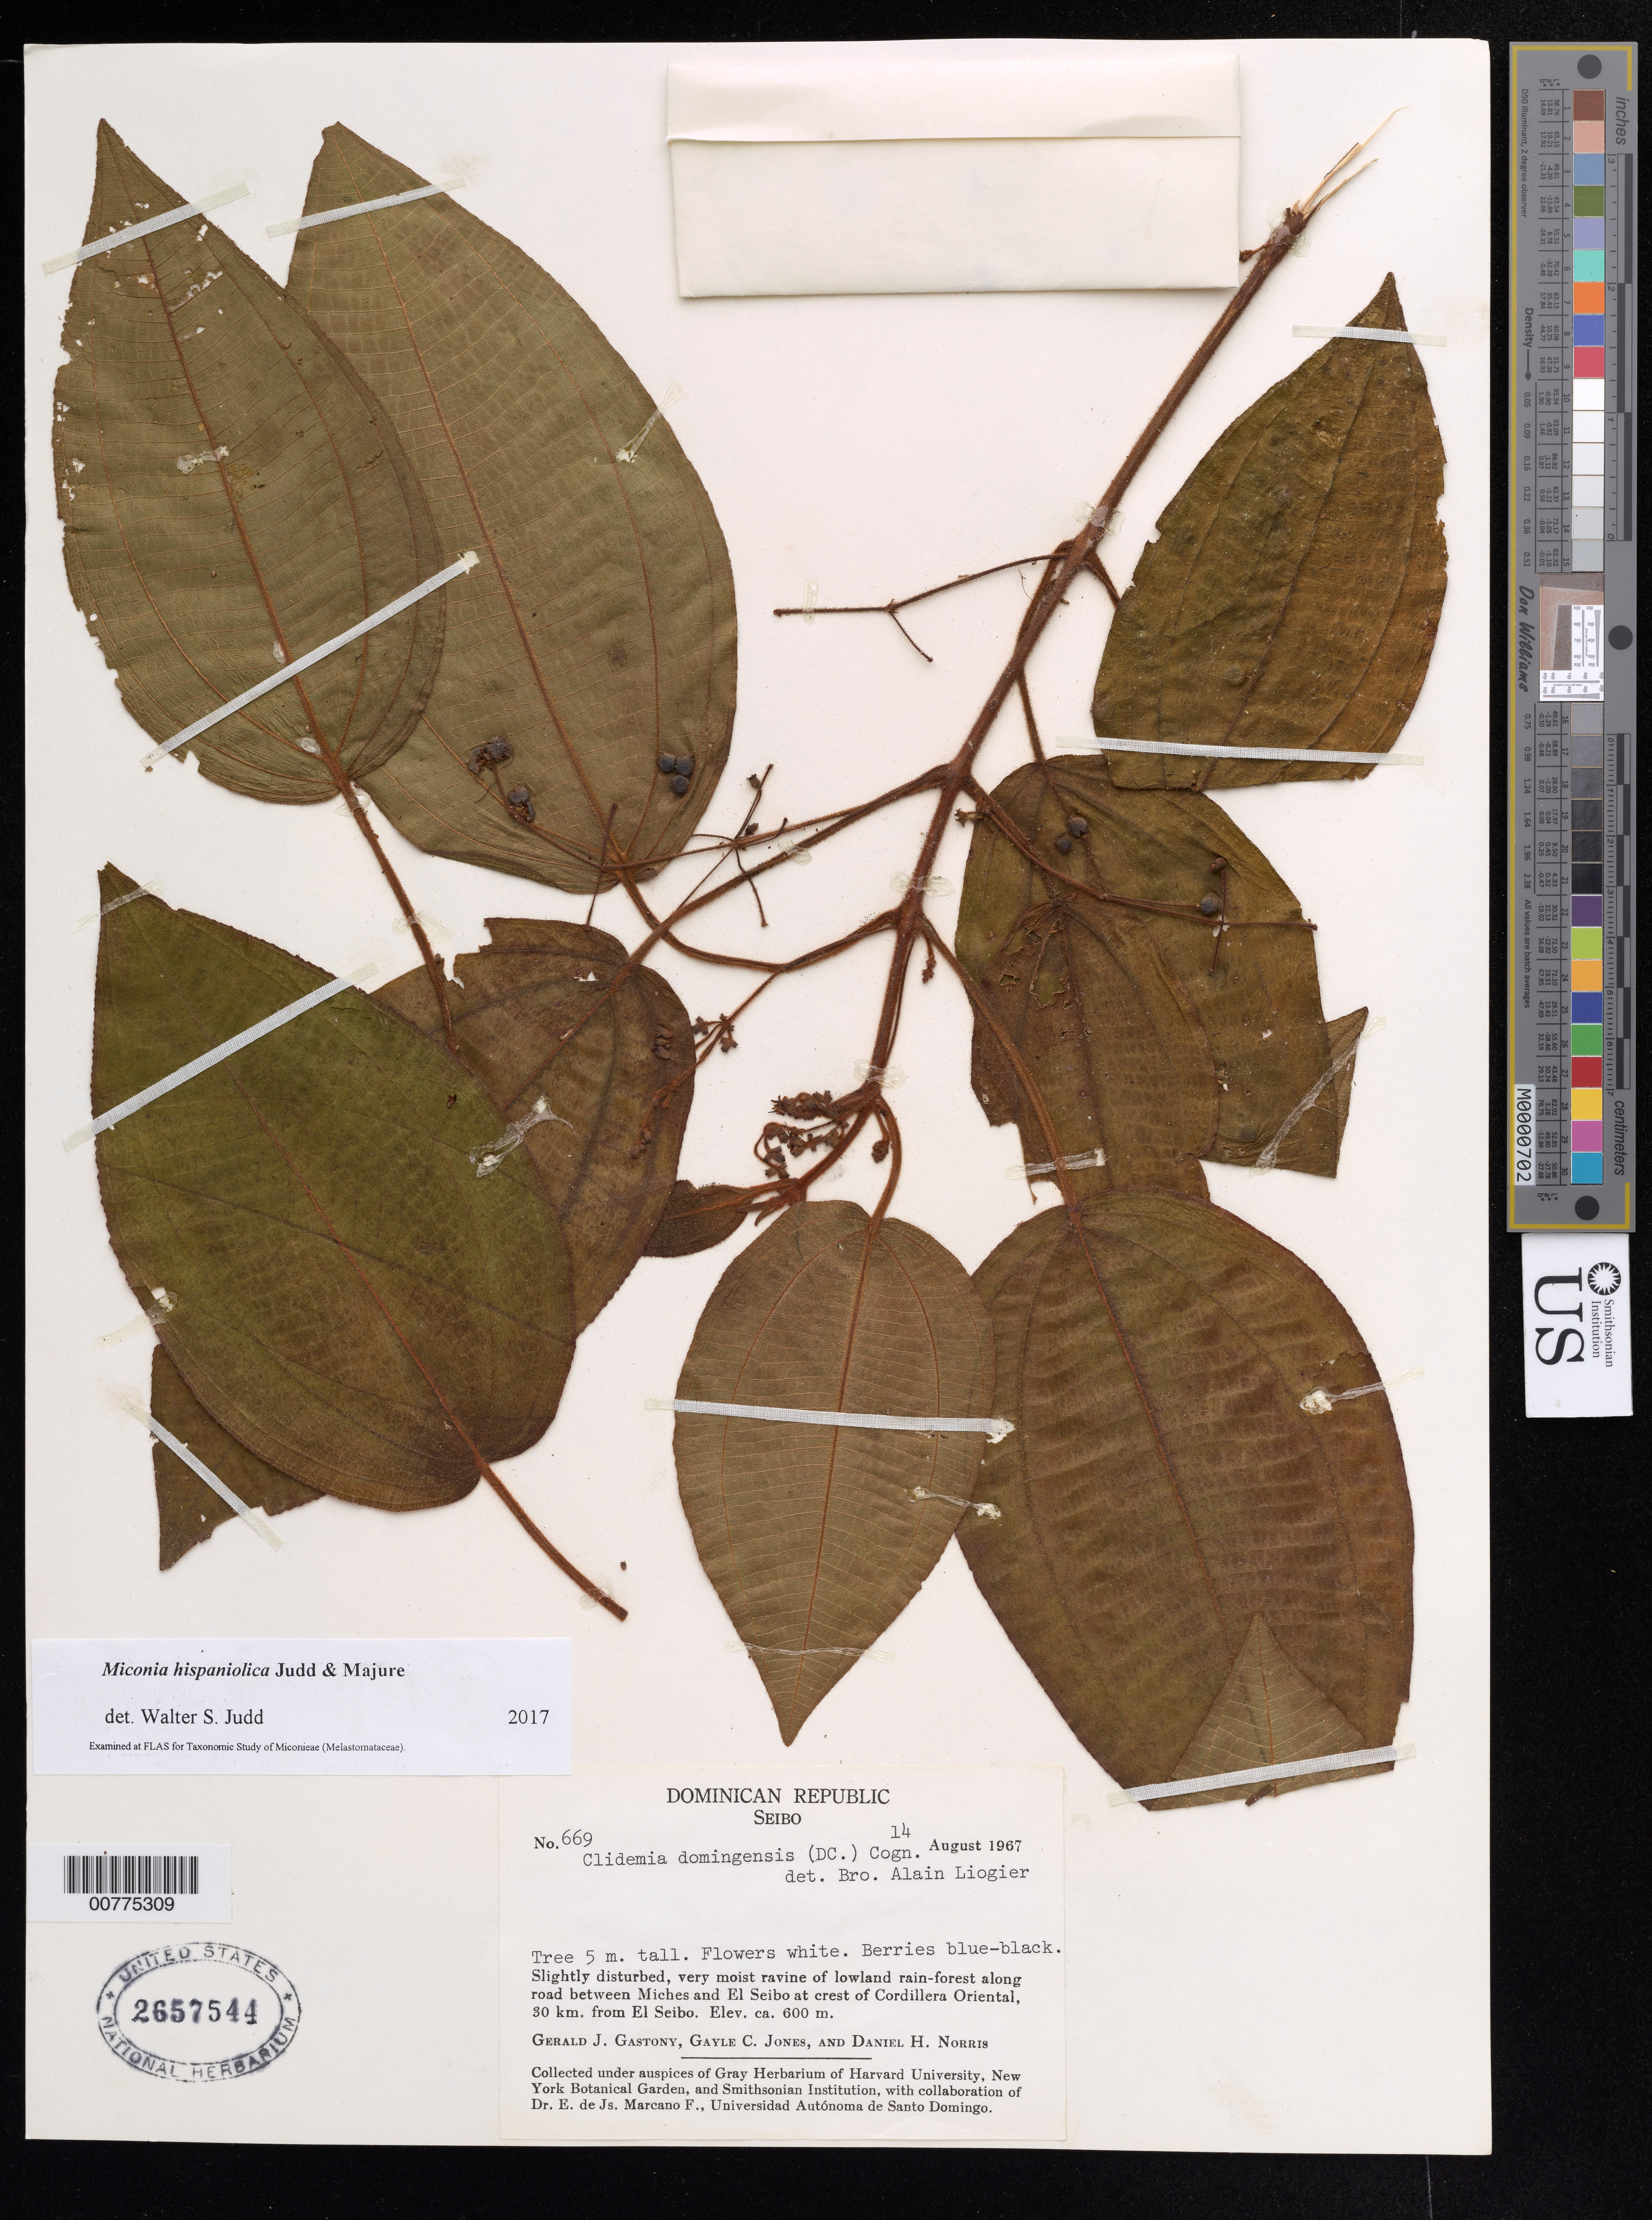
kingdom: Plantae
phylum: Tracheophyta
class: Magnoliopsida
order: Myrtales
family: Melastomataceae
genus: Miconia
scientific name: Miconia hispaniolica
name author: Judd & Majure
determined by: Judd, Walter S.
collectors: G. Gastony, G. C. Jones & D. H. Norris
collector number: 669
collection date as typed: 14 Aug 1967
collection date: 1967-08-14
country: Dominican Republic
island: Hispaniola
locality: Along road between Miches and El Seibo at crest of Cordillera Oriental, 30 km from El Seibo.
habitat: Slightly disturbed, very moist ravine of lowland rain-forest along road.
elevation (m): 600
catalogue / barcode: US 2657544